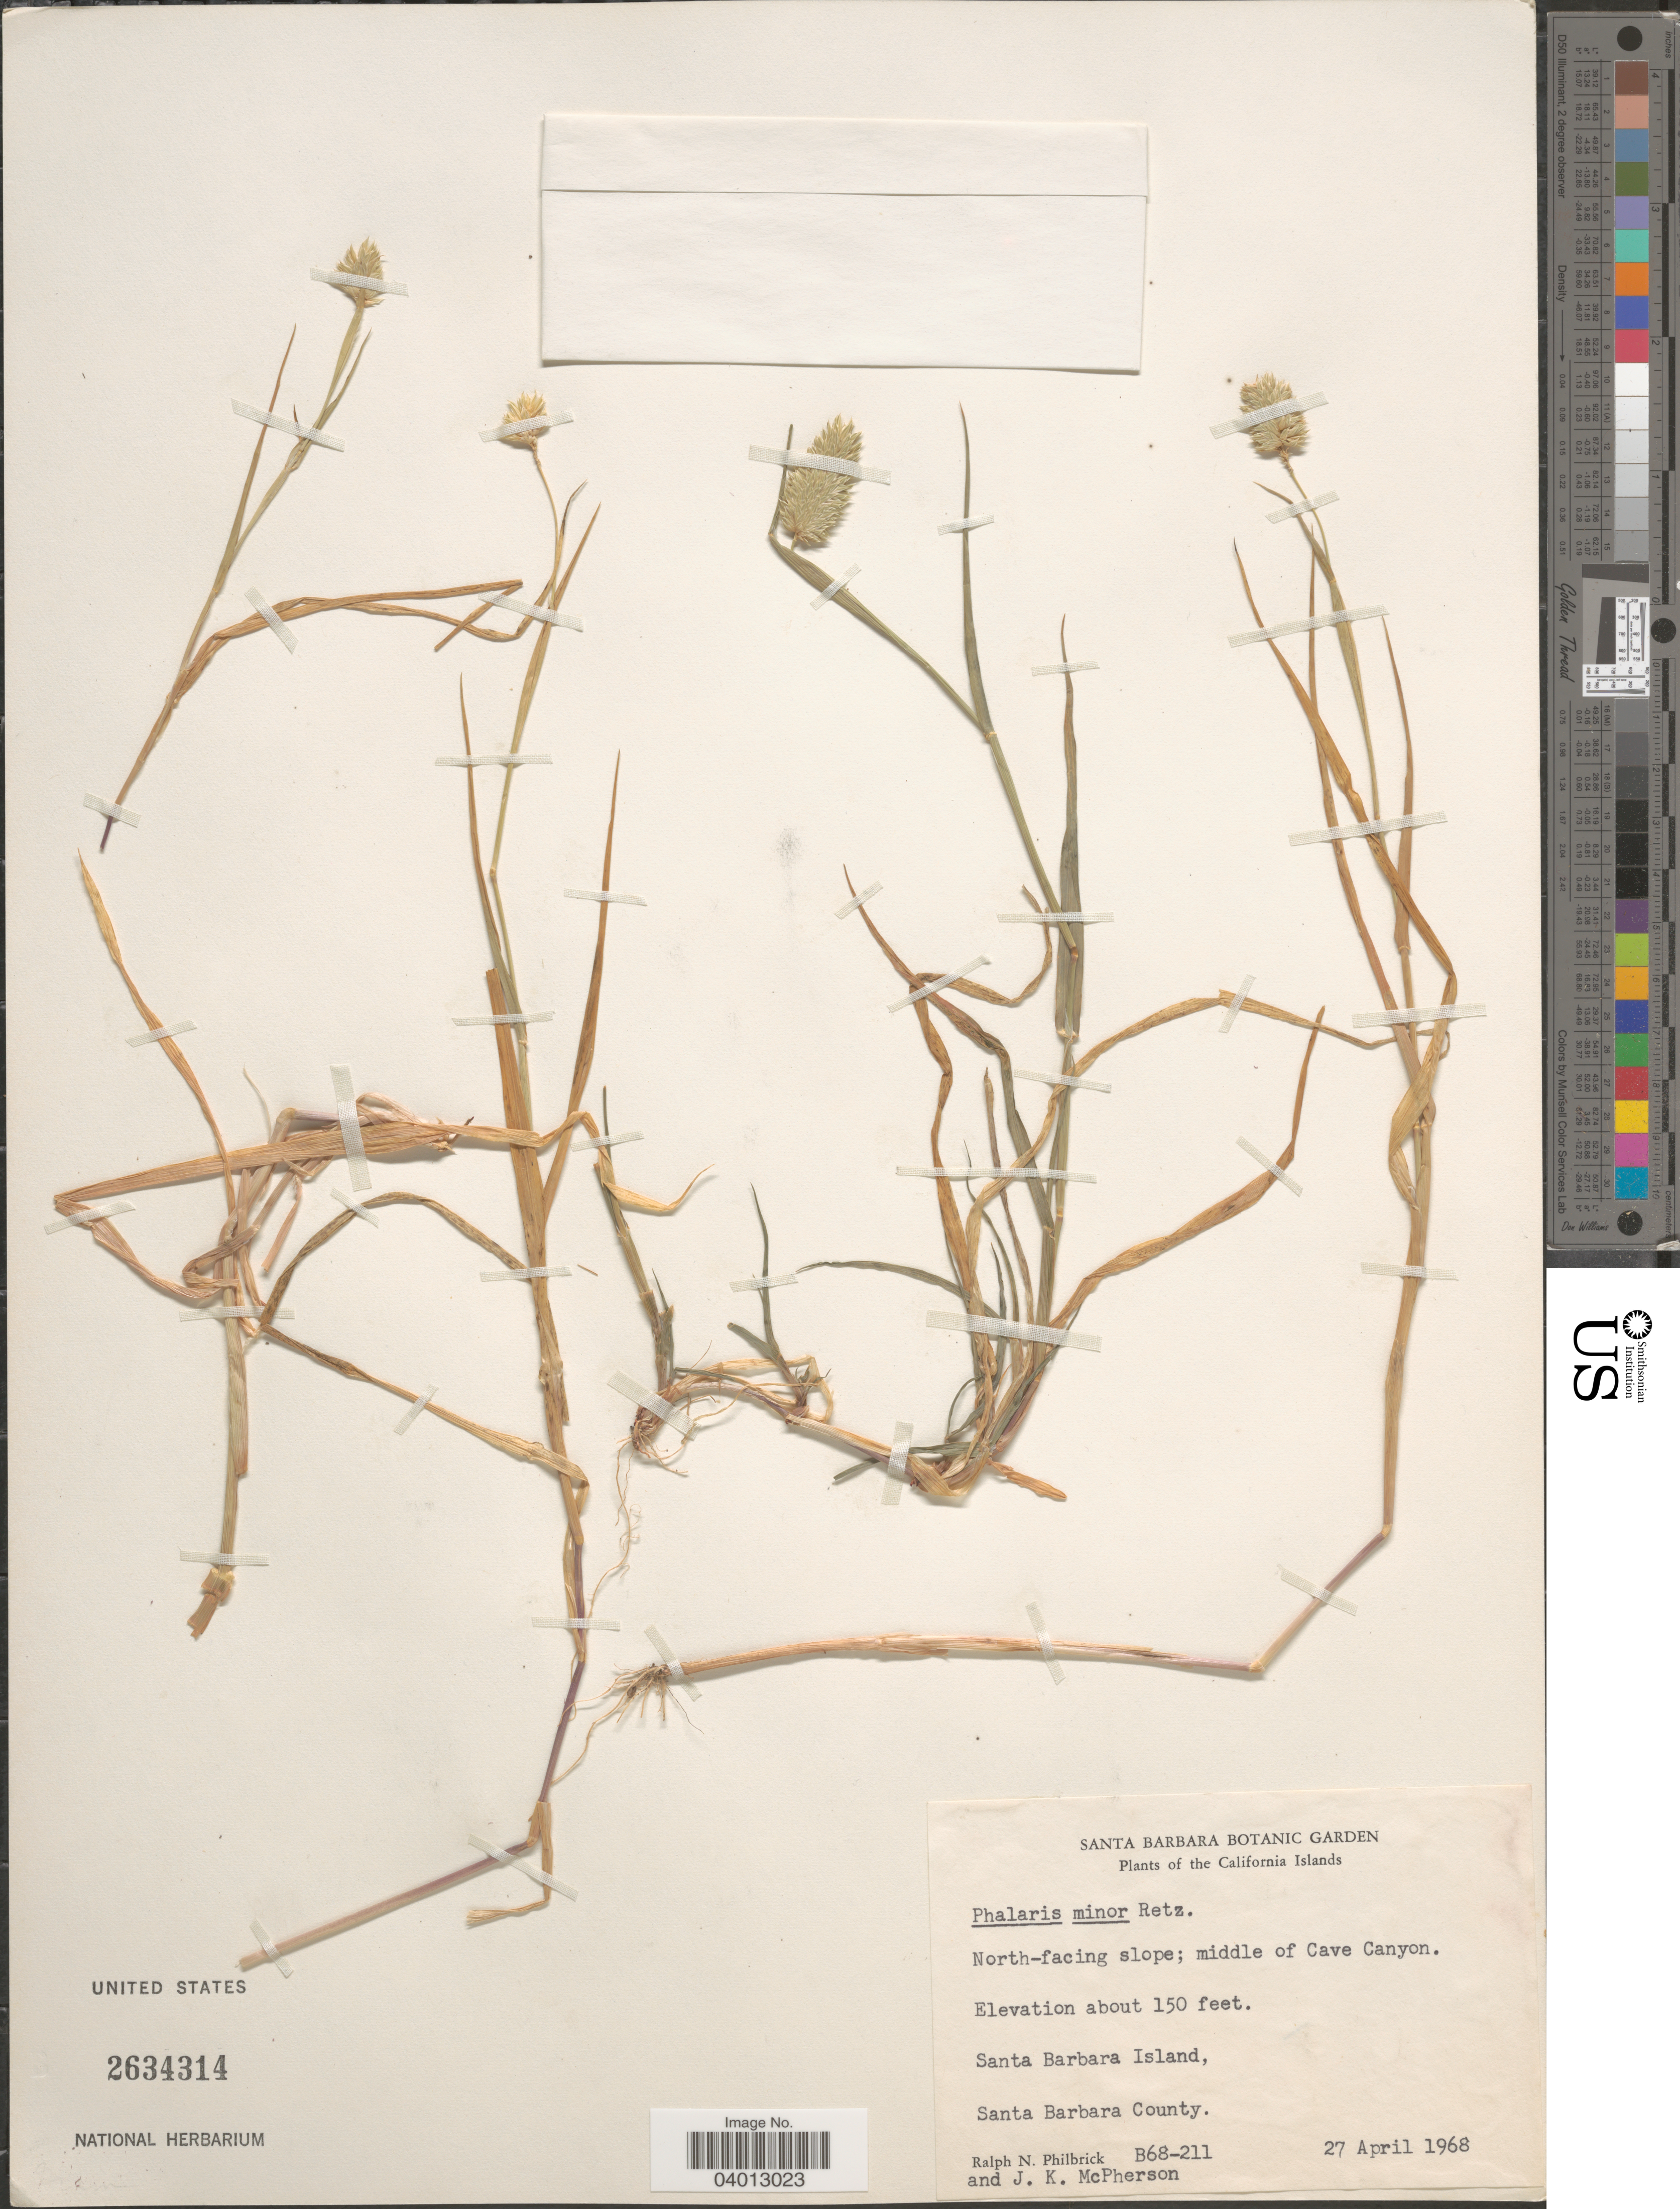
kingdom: Plantae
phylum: Tracheophyta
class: Liliopsida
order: Poales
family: Poaceae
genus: Phalaris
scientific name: Phalaris minor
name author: Retz.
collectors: R. Philbrick & J. McPherson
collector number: B68-211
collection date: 1968-04-27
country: United States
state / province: California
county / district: Santa Barbara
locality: The California Islands. North-facing slope; middle Cave Canyon. Santa Barbara Island, Santa Barbara County.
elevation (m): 46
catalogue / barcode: US 2634314